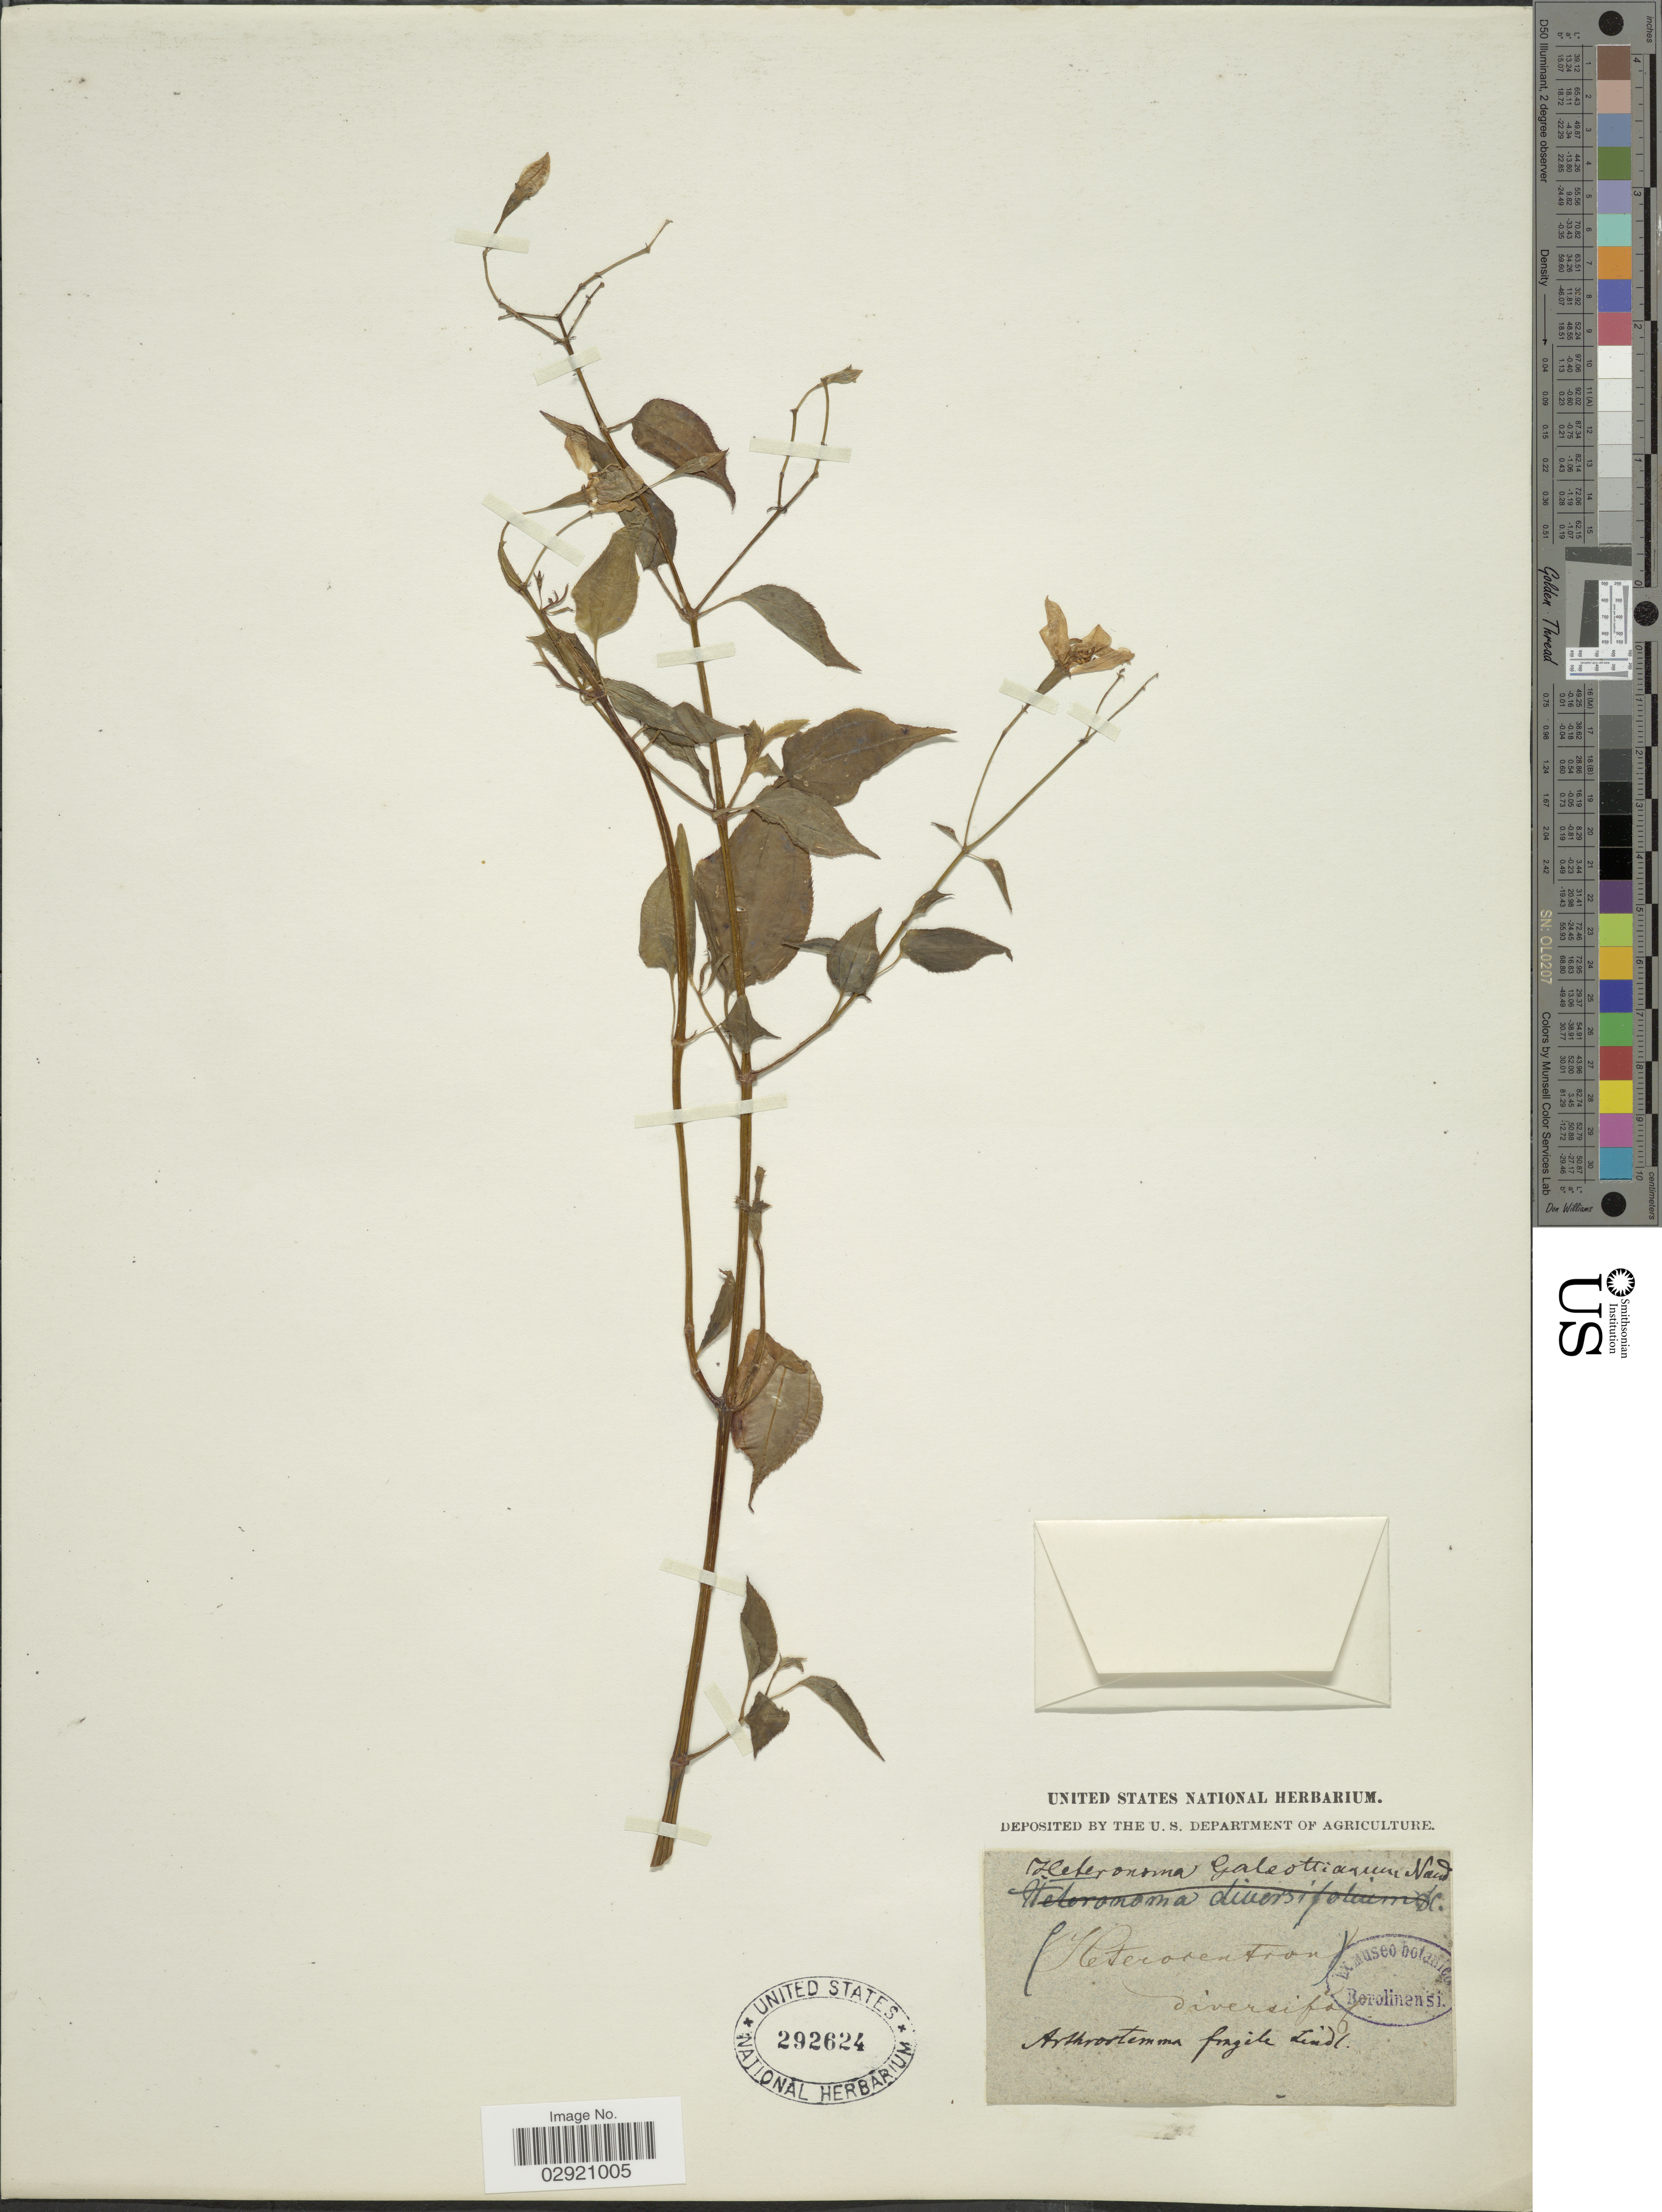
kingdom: Plantae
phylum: Tracheophyta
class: Magnoliopsida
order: Myrtales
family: Melastomataceae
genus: Arthrostemma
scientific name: Arthrostemma ciliatum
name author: Pav. ex D. Don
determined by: Strong, Mark T., (BOT), Smithsonian Institution - National Museum of Natural History (UNITED STATES)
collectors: ex herb. United States National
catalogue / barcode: US 292624